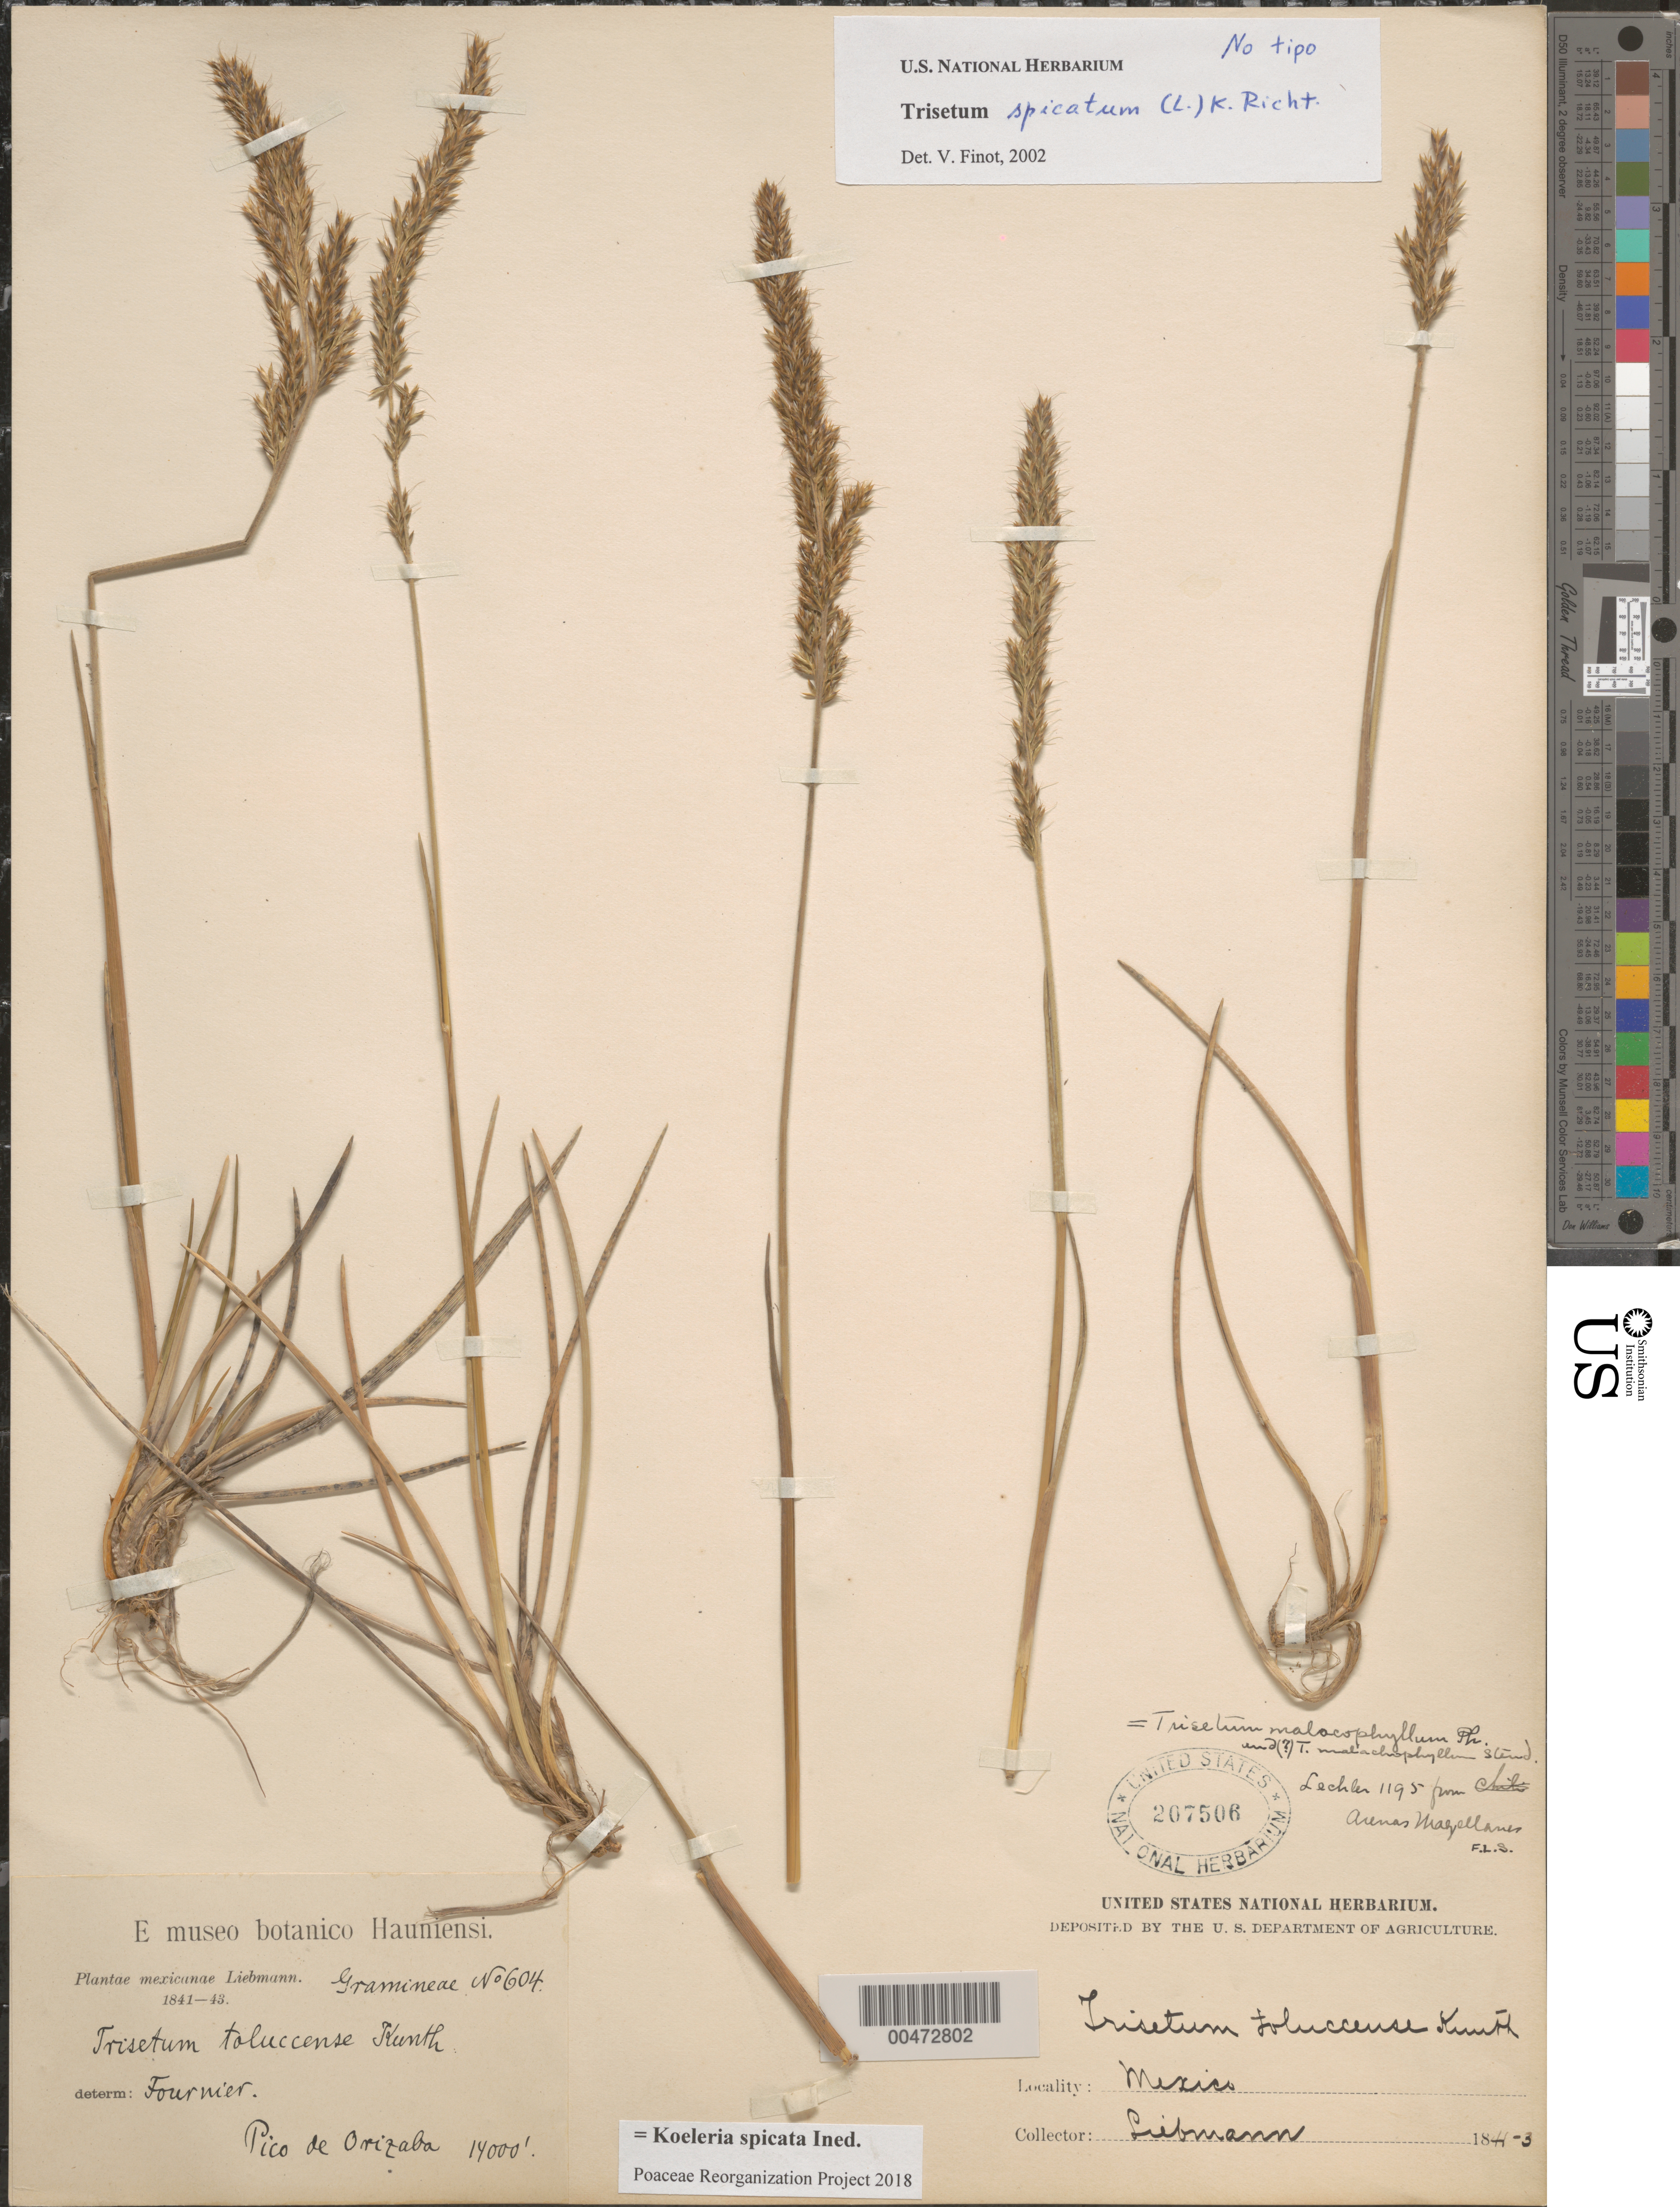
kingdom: Plantae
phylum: Tracheophyta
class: Liliopsida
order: Poales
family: Poaceae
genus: Koeleria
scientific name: Koeleria spicata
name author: (L.) Barberá et al.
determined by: Poaceae Reorganization Project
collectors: F. M. Liebmann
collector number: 604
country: Mexico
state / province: Veracruz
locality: Pico de Orizaba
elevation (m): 4267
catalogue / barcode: US 207506